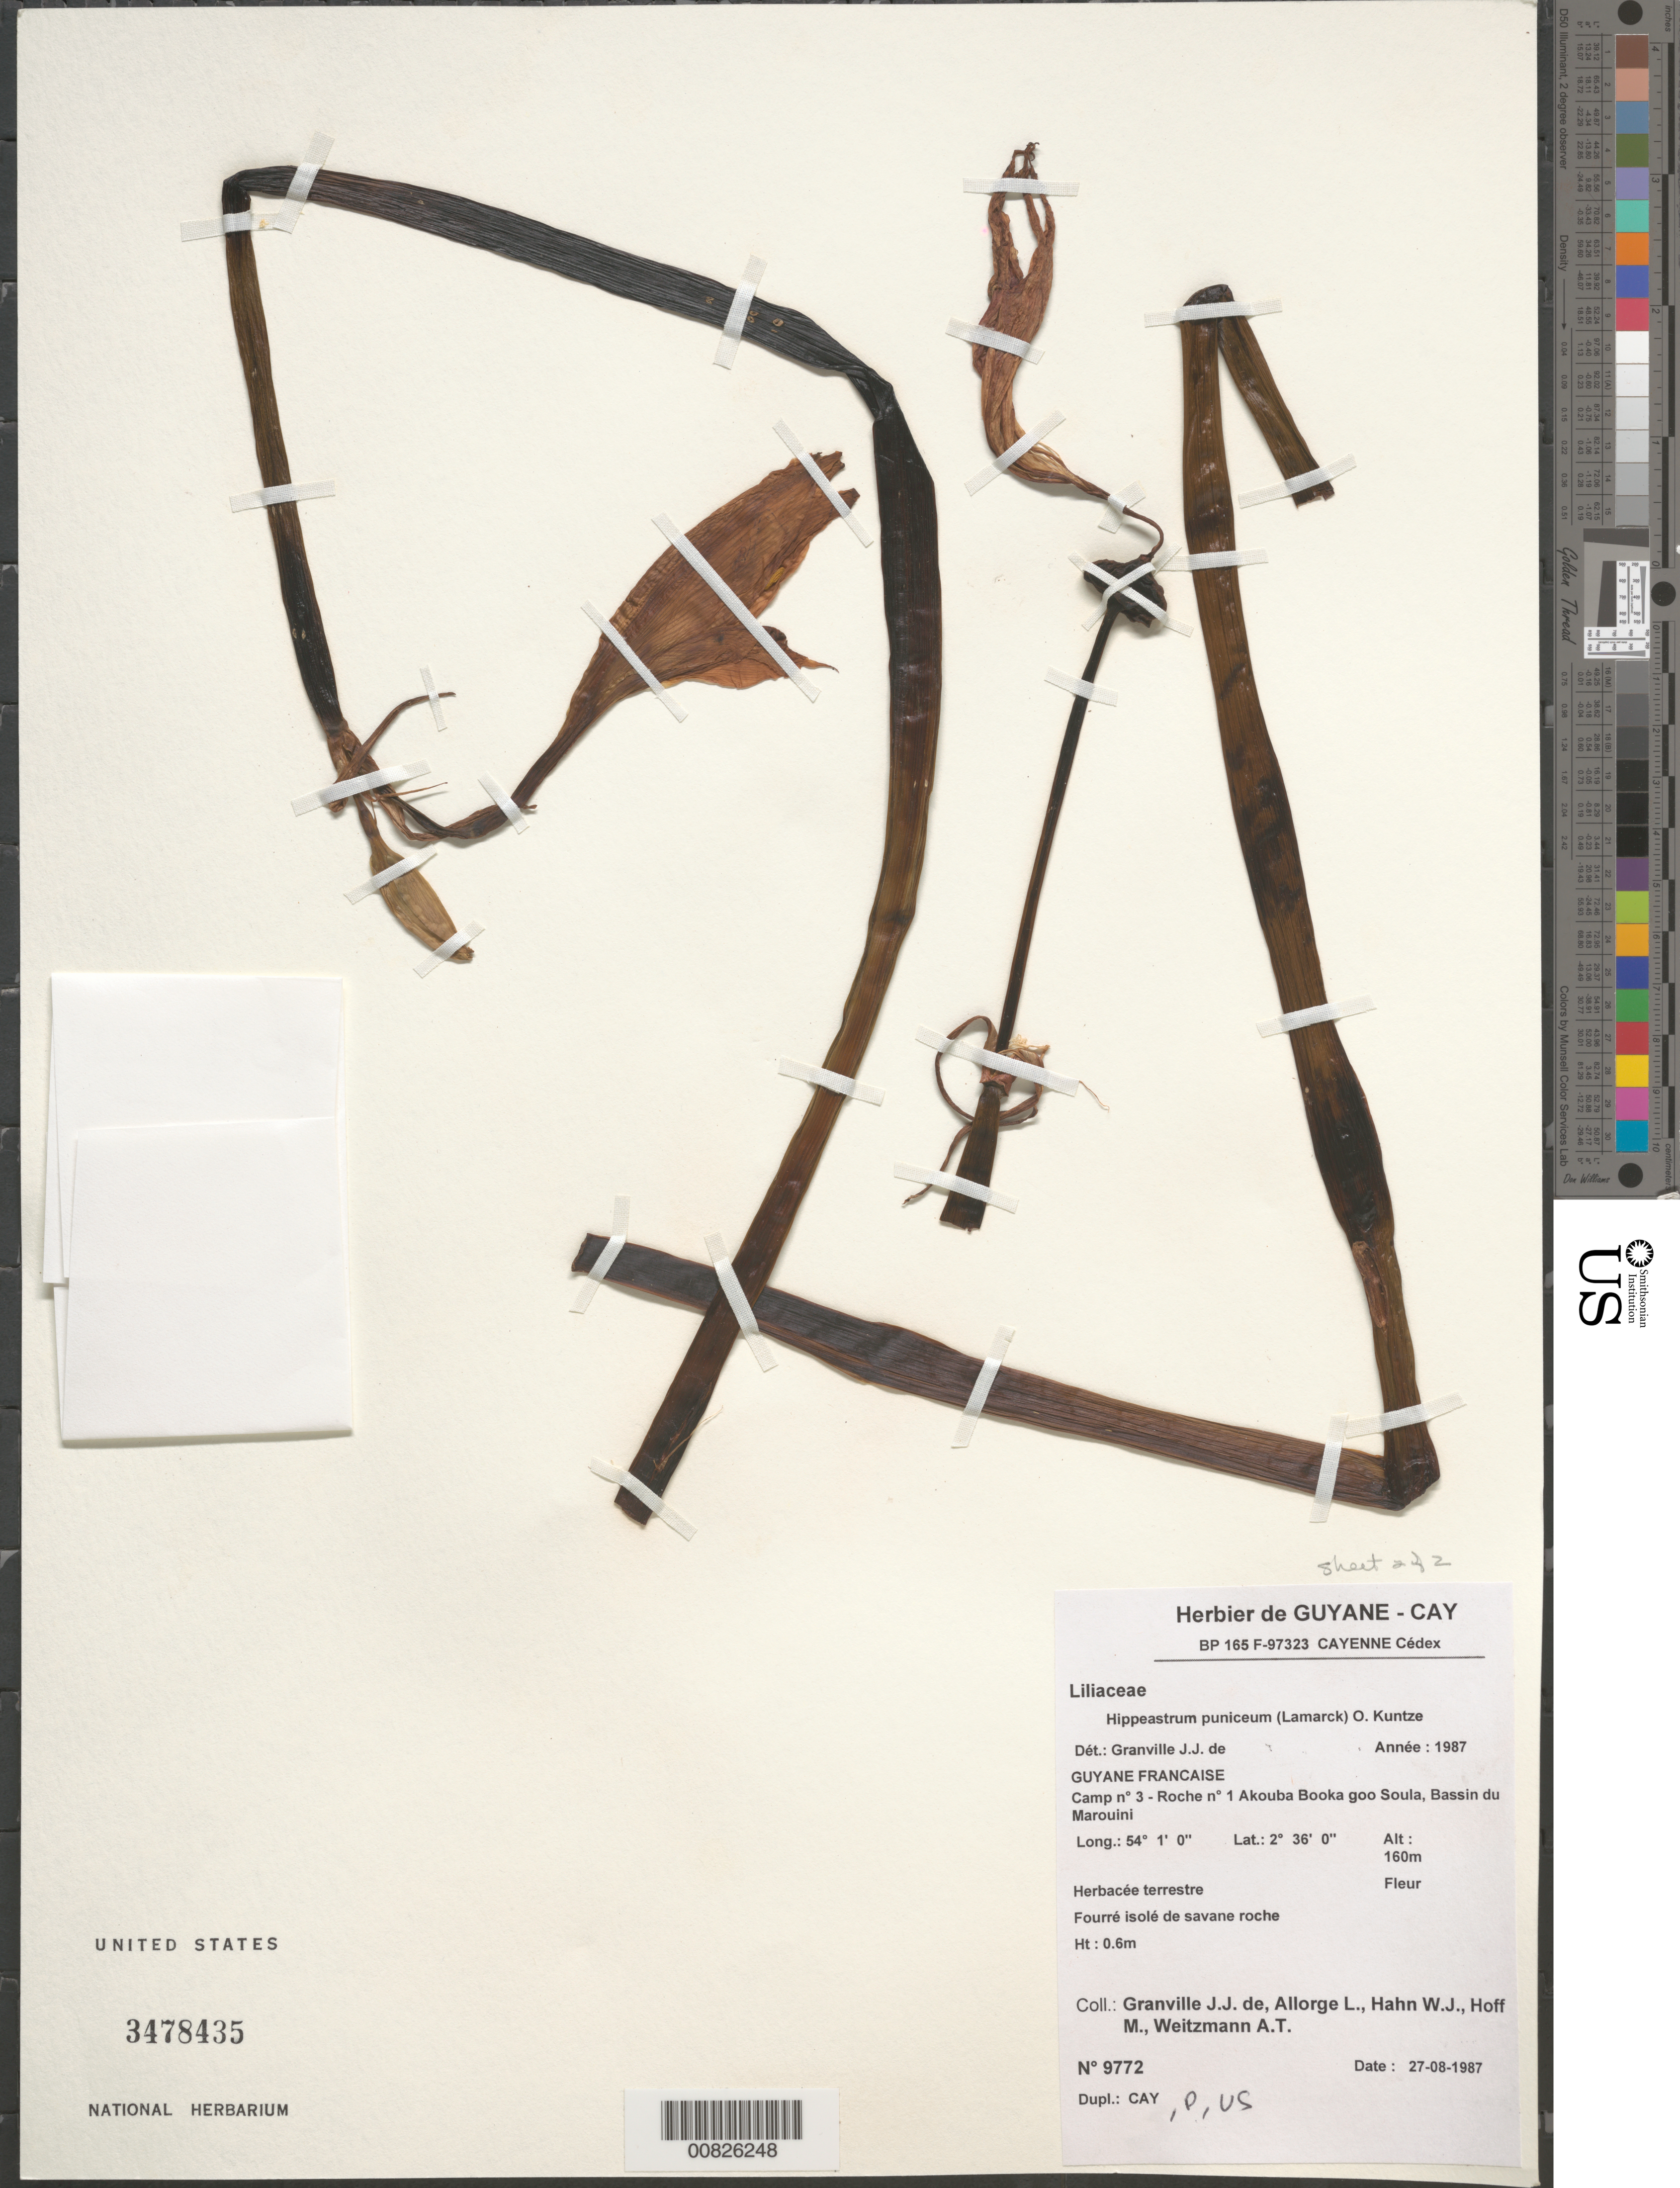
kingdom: Plantae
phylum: Tracheophyta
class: Liliopsida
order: Asparagales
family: Amaryllidaceae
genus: Hippeastrum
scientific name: Hippeastrum puniceum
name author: (Lam.) Voss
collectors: J.-J. de Granville, L. Allorge, W. J. Hahn, M. Hoff & A. Weitzmann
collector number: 9772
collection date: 1987-08-27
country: French Guiana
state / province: Cayenne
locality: Camp n° 3 - Roche n° 1 Akouba Booka goo Soula, Bassin du Marouini.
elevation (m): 160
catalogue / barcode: US 3478435